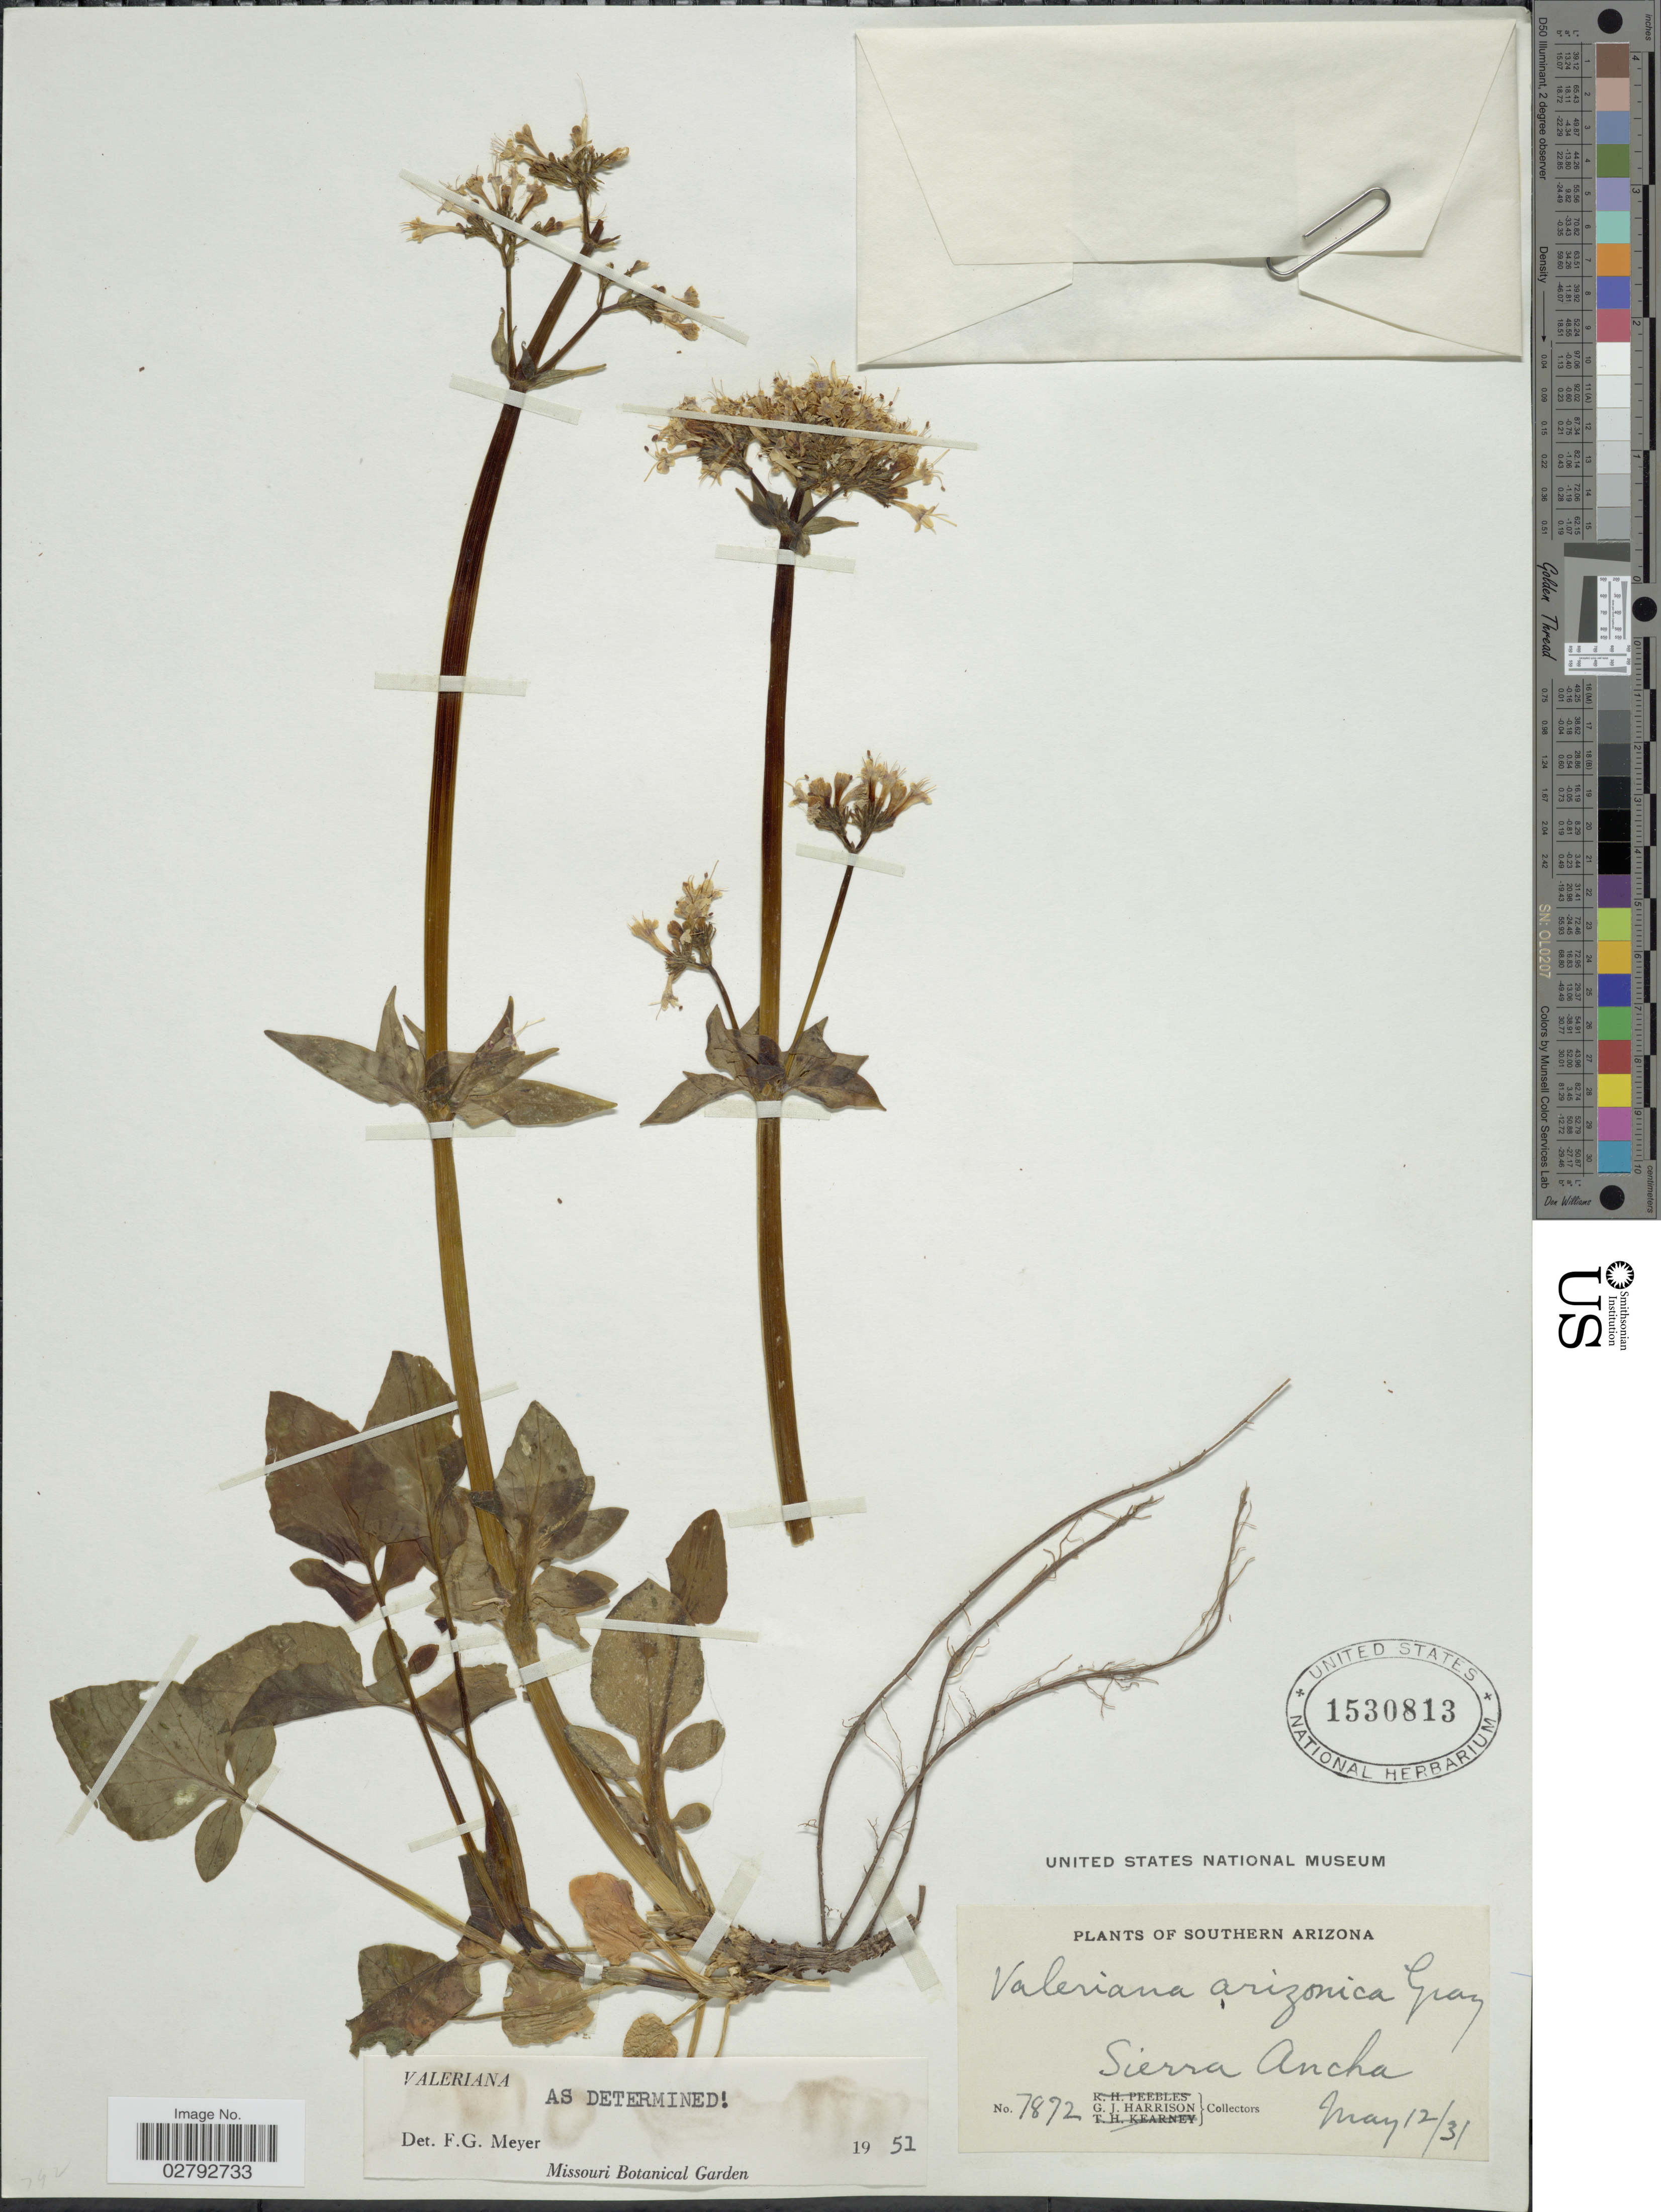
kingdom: Plantae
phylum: Tracheophyta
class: Magnoliopsida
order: Dipsacales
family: Caprifoliaceae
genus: Valeriana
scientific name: Valeriana arizonica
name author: A. Gray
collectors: G. J. Harrison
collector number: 7872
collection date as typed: Transcribed d/m/y: 12/5/31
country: United States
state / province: Arizona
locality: Southern Arizona. Sierra Ancha.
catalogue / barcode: US 1530813